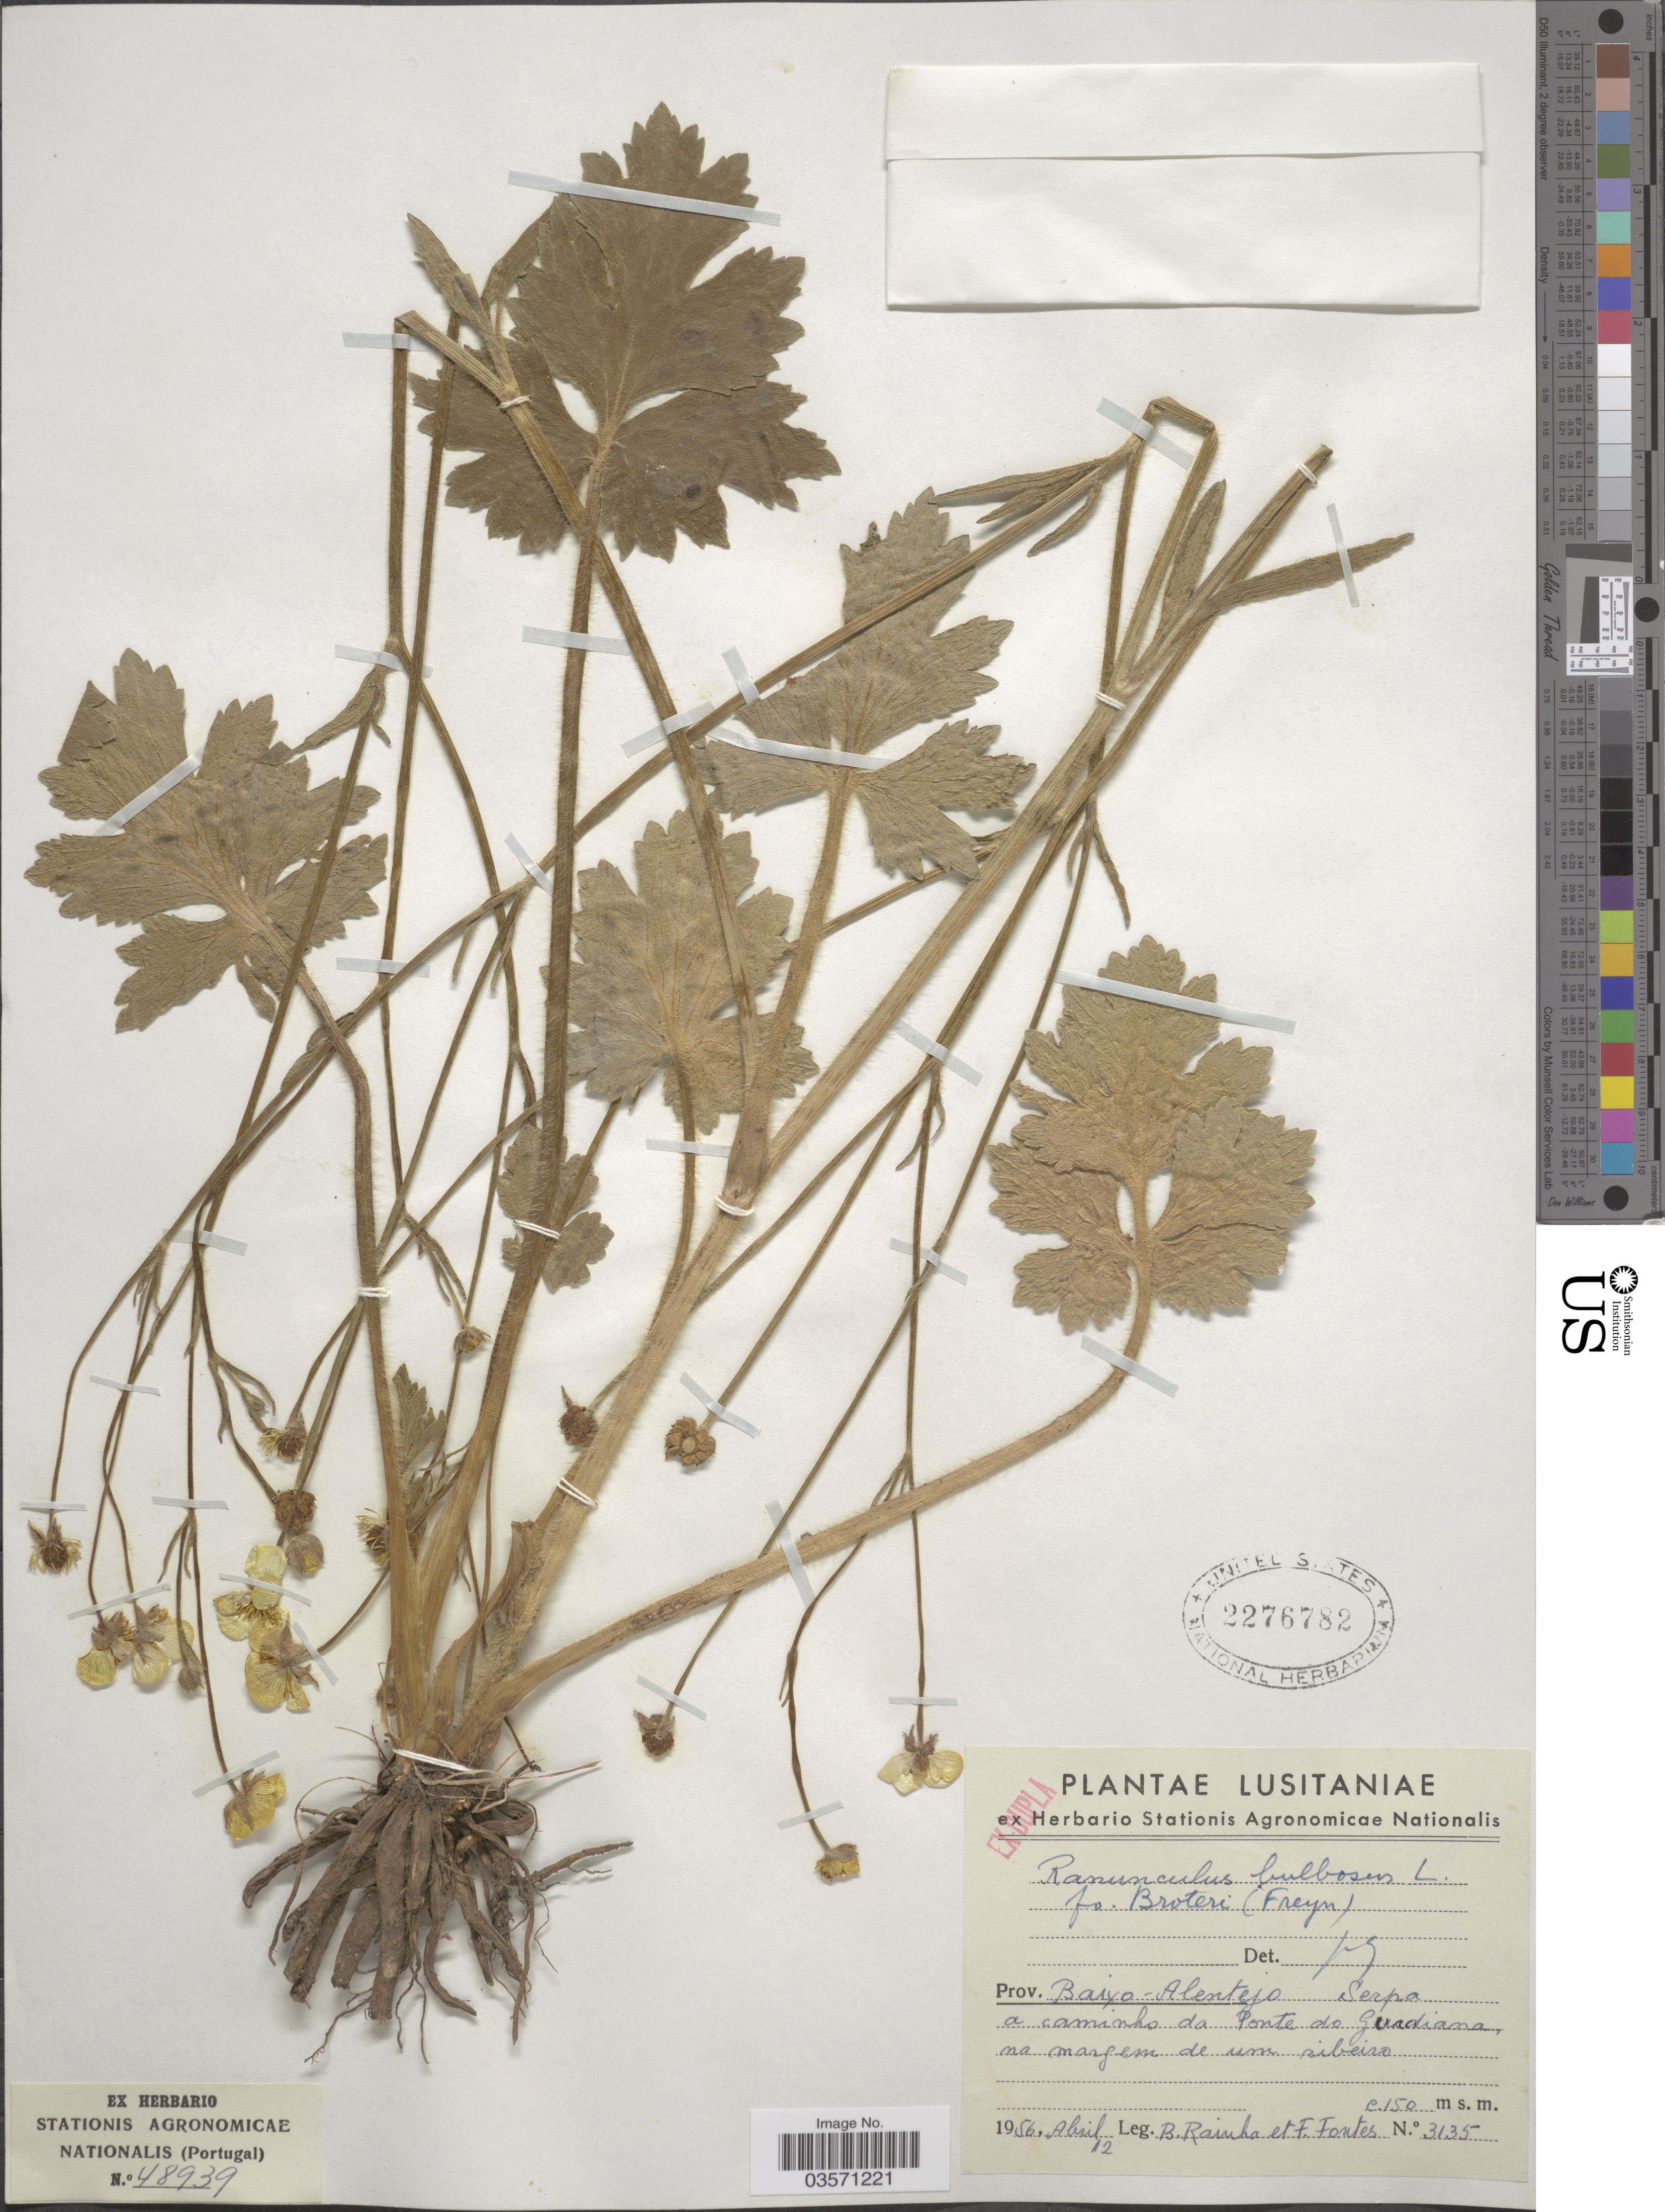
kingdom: Plantae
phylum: Tracheophyta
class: Magnoliopsida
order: Ranunculales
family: Ranunculaceae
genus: Ranunculus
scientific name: Ranunculus bulbosus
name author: L.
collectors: B. Rainha & Fontes, F.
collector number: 3135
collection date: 1956-04-12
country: Portugal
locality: Lusitaniae. Prov. Baiyo-Alentejo Serpa a caminho da Ponte do Guadiana, na margem de um ribeiro.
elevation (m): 150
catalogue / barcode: US 2276782